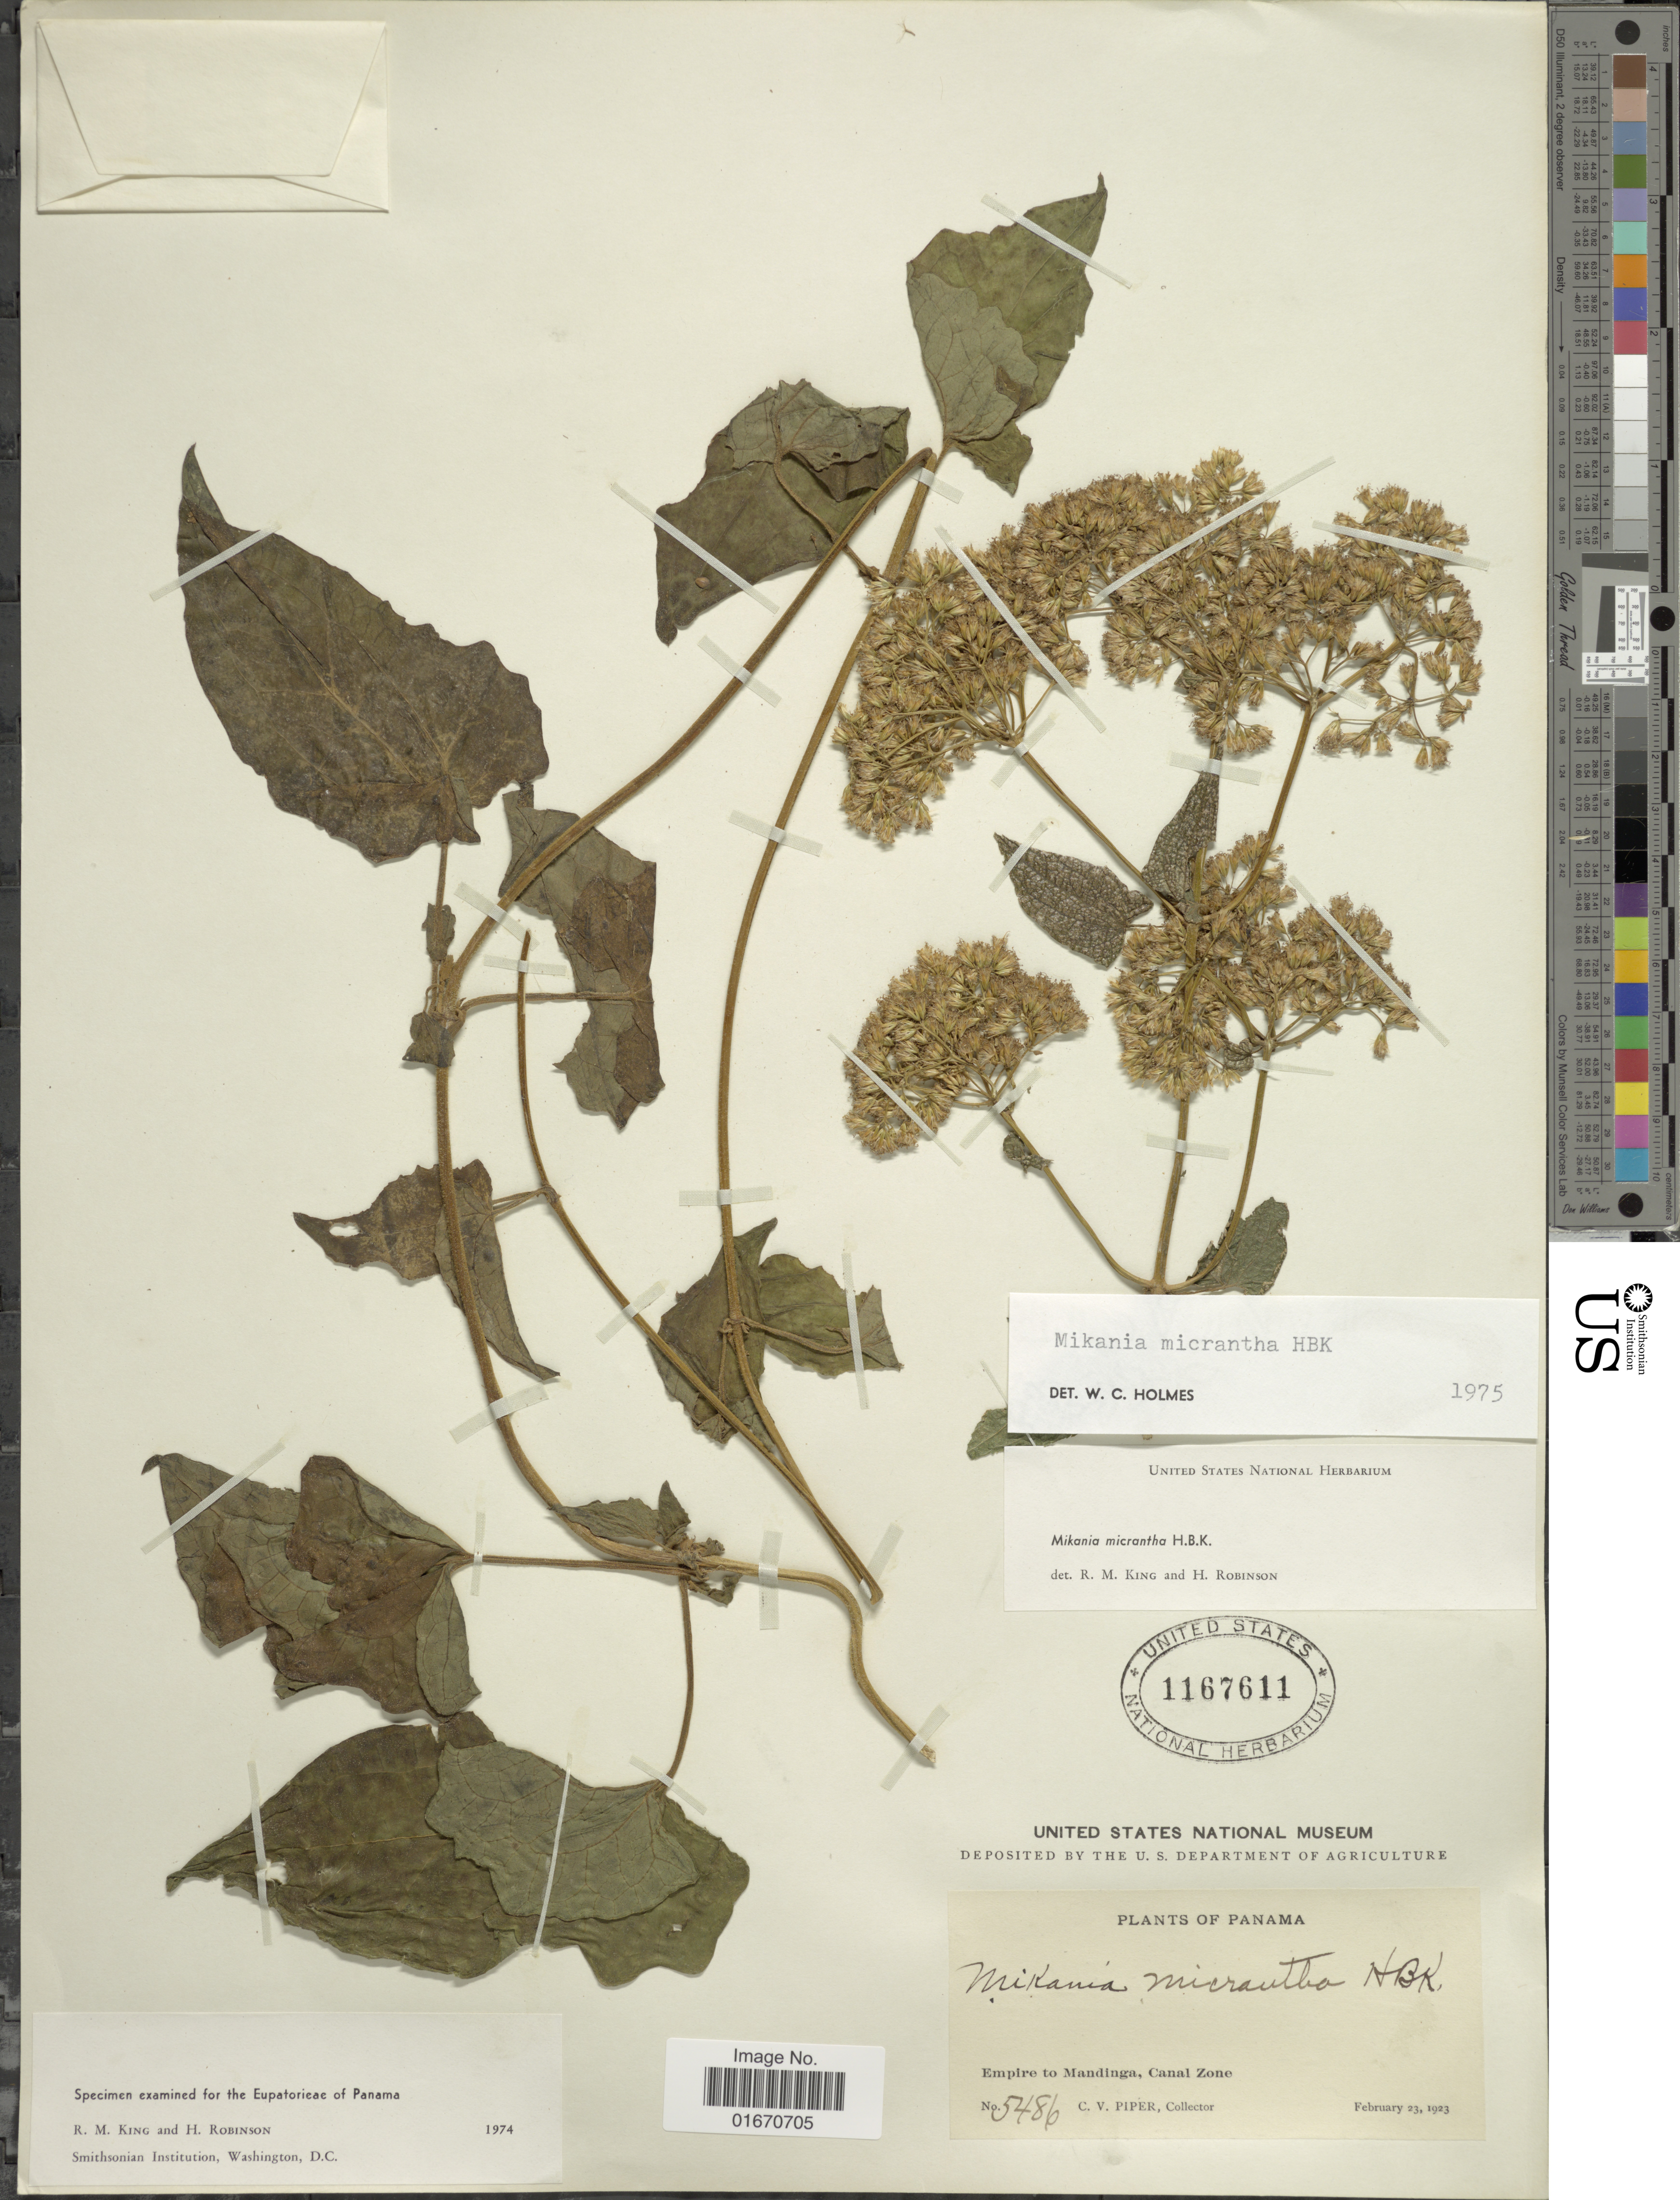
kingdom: Plantae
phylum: Tracheophyta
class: Magnoliopsida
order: Asterales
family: Asteraceae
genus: Mikania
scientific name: Mikania micrantha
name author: Kunth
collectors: C. V. Piper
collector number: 5486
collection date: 1923-02-23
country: Panama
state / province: Colón / Panamá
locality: Empire to Mandinga, Canal Zone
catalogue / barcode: US 1167611